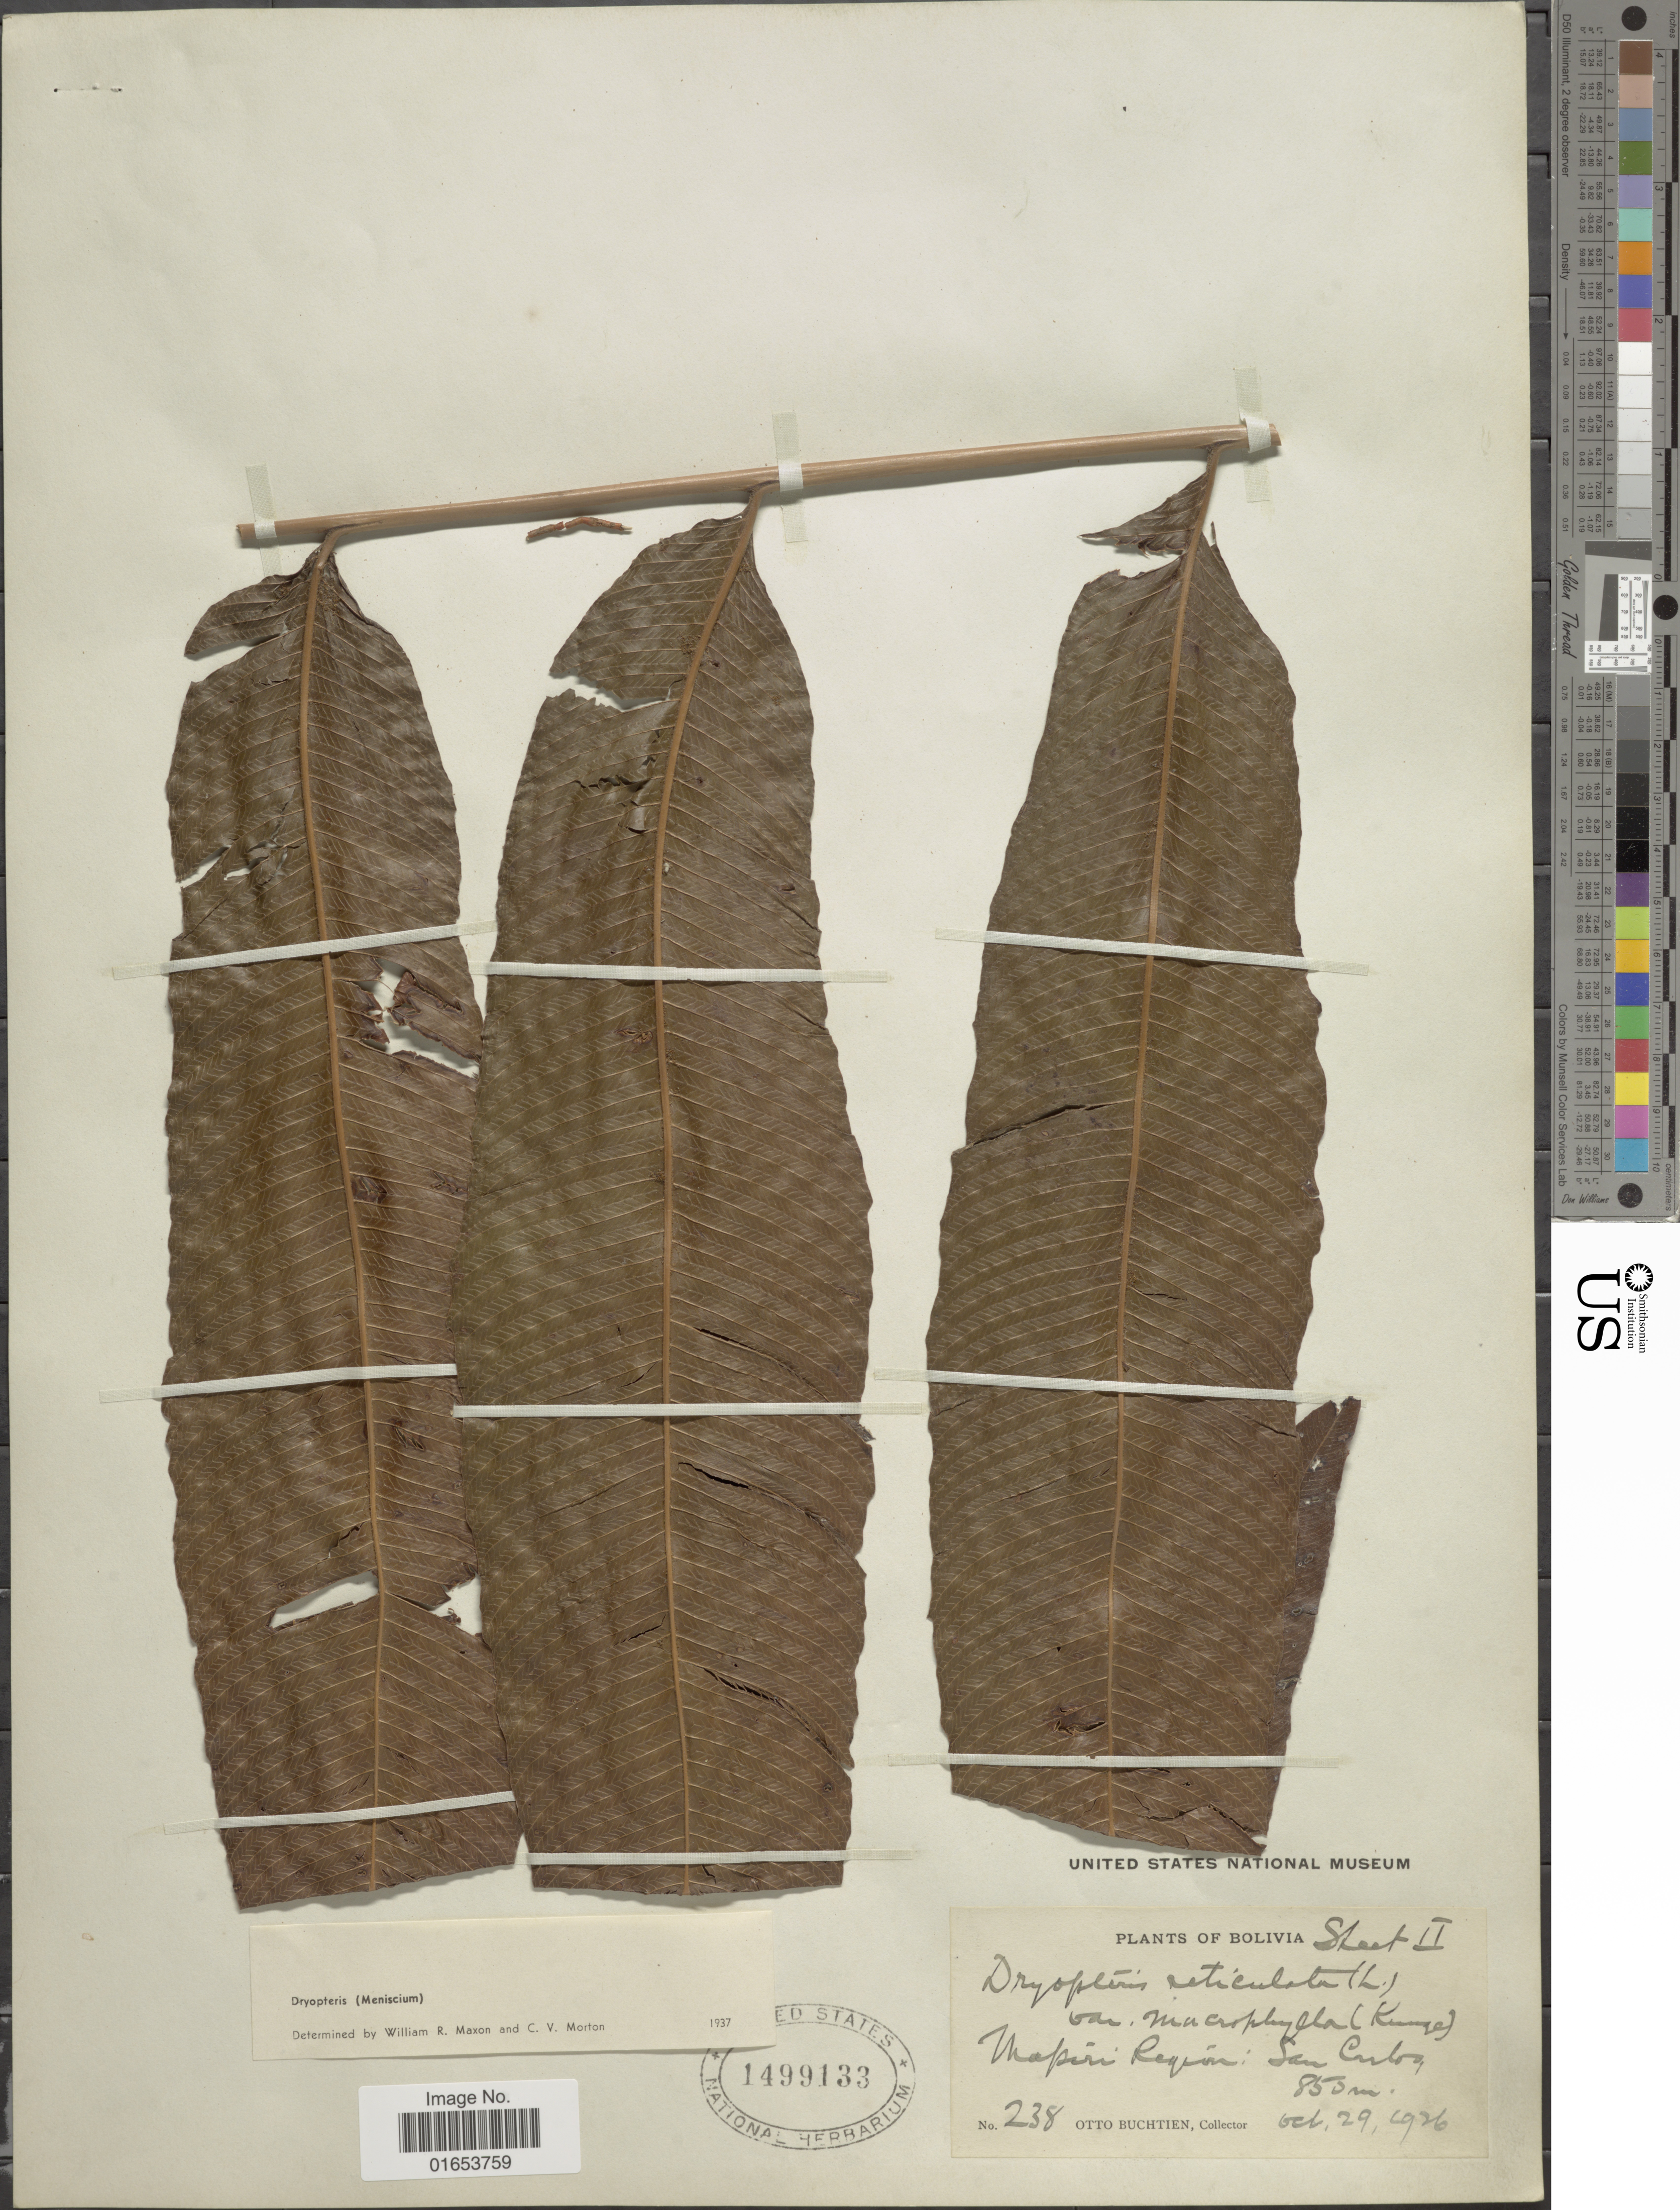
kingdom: Plantae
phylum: Tracheophyta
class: Polypodiopsida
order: Polypodiales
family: Thelypteridaceae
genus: Meniscium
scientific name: Meniscium sp.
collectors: O. Buchtien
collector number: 238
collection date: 1926-10-29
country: Bolivia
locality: Mapiri Región: San Carlos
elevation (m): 855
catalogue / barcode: US 1499133